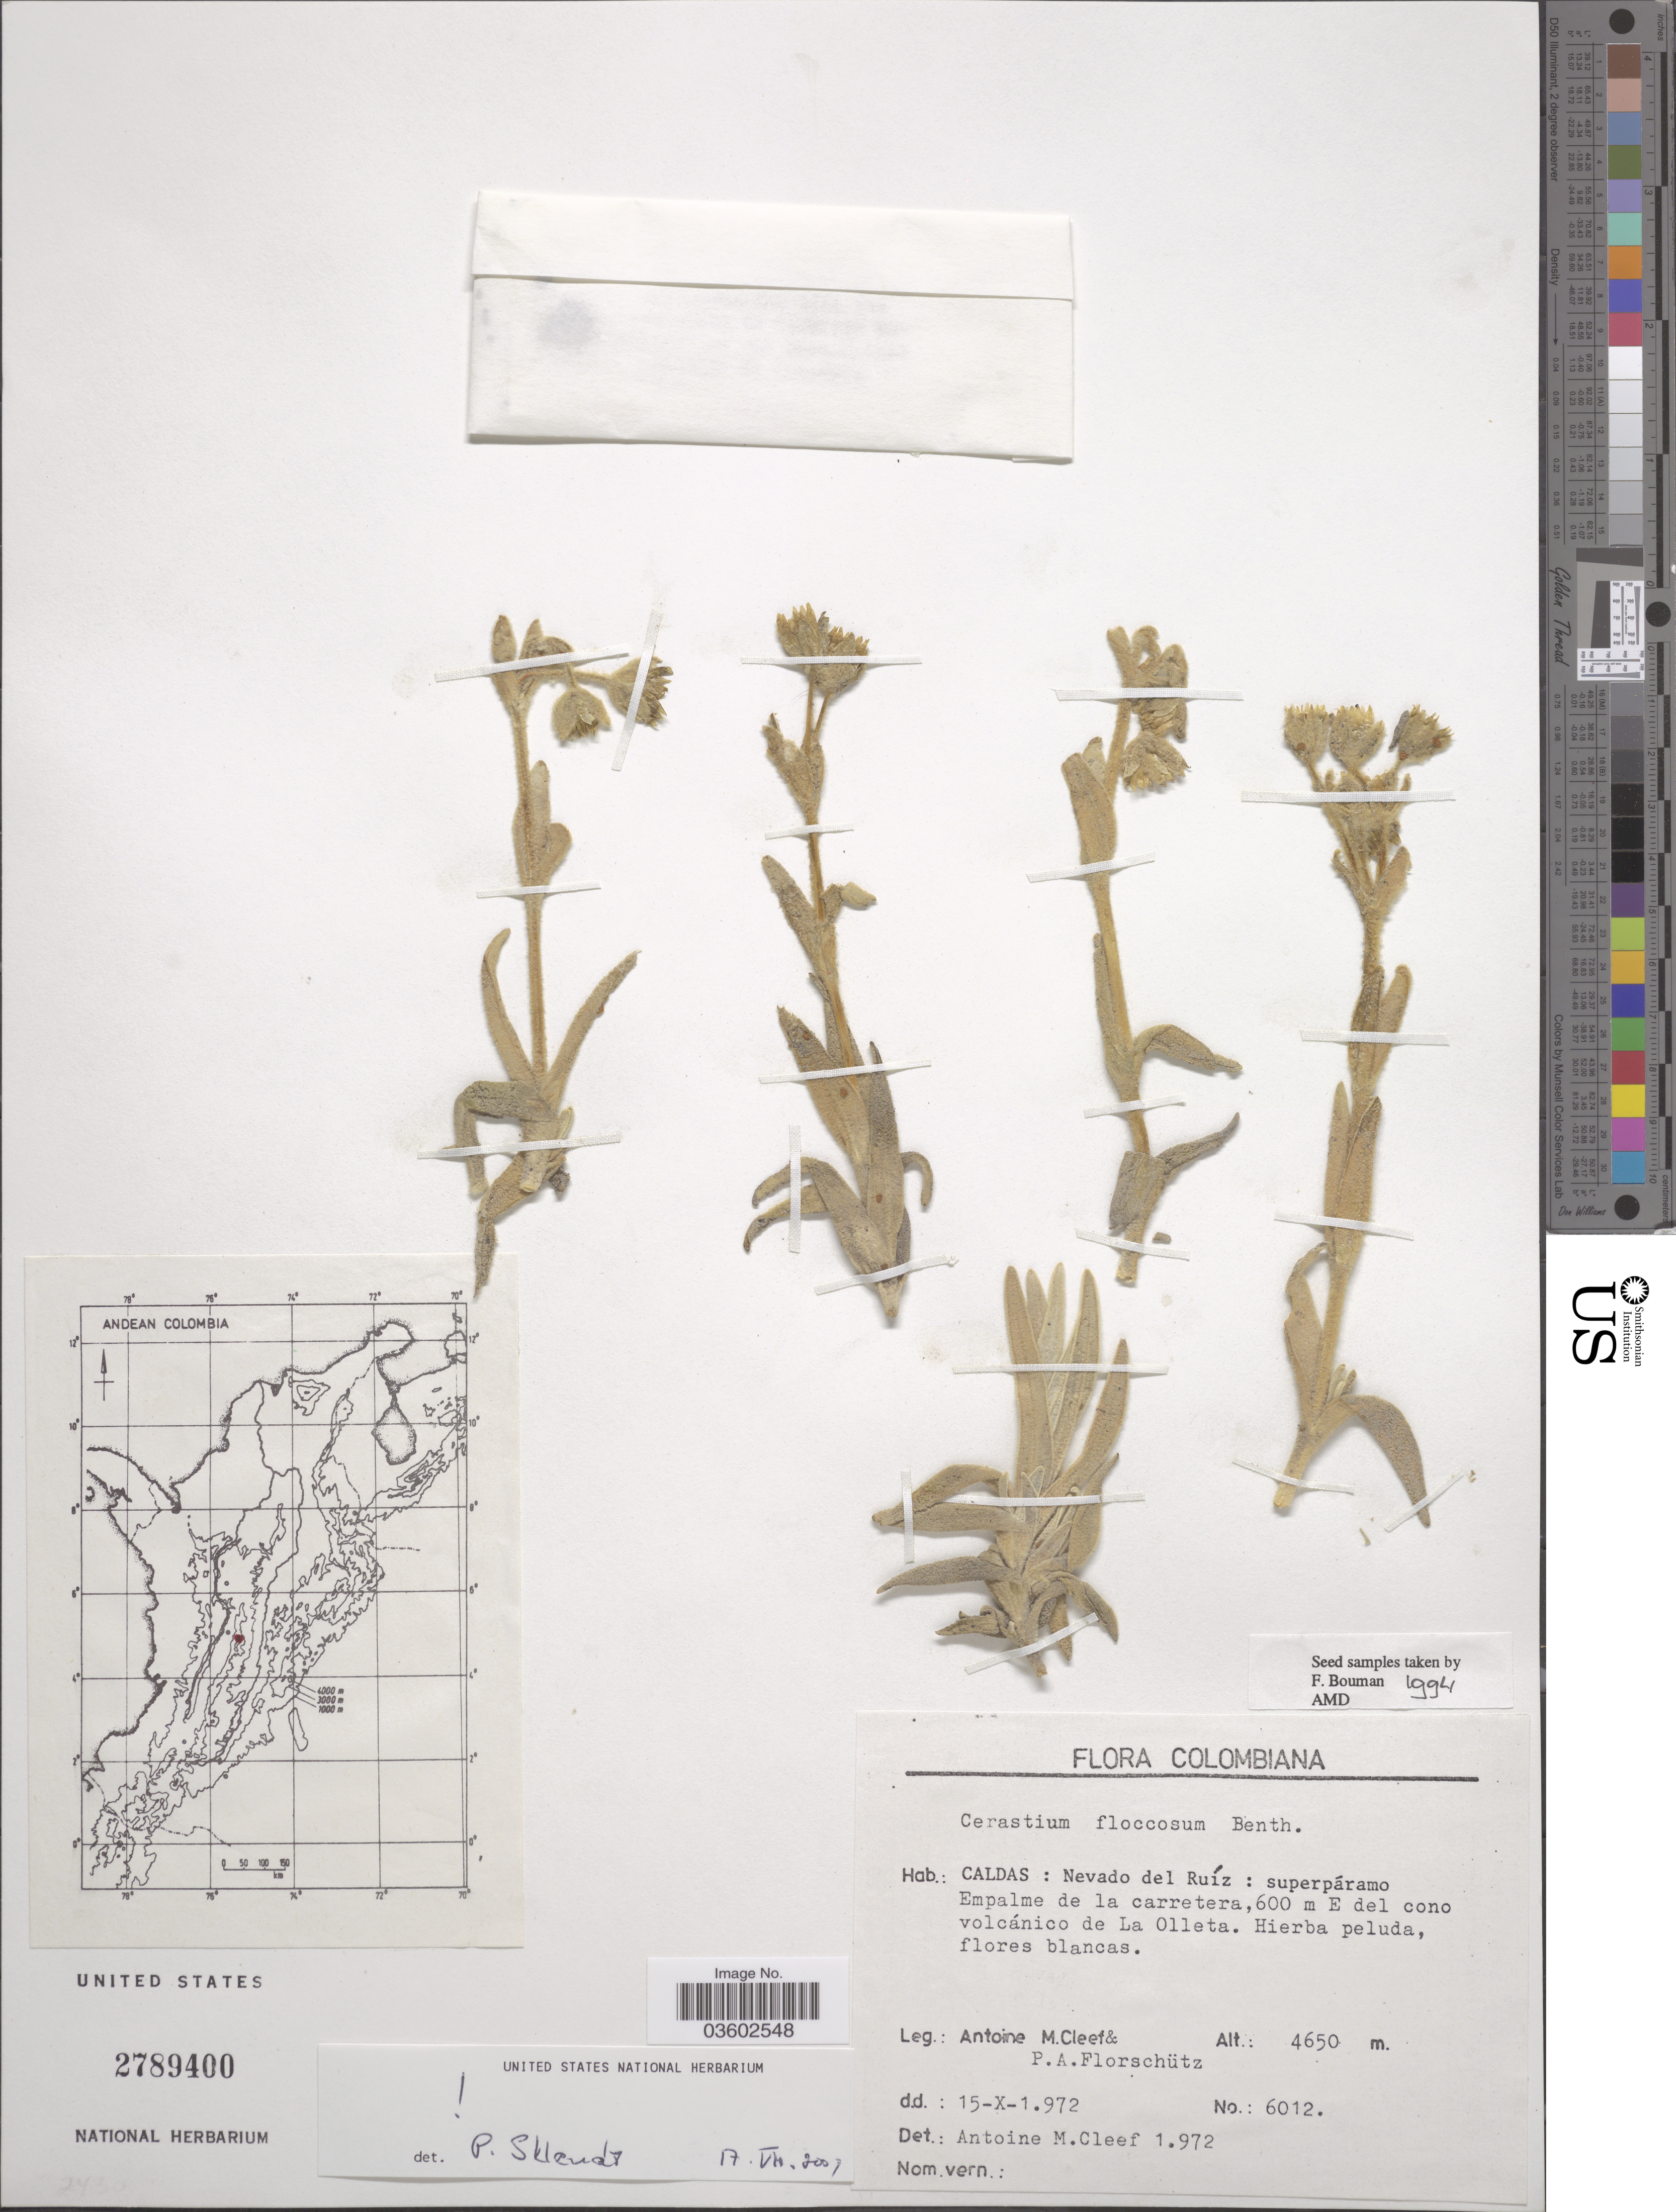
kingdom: Plantae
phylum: Tracheophyta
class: Magnoliopsida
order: Caryophyllales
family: Caryophyllaceae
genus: Cerastium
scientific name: Cerastium floccosum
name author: Benth.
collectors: A. M. Cleef & P. Florschütz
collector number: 6012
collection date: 1972-10-15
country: Colombia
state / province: Caldas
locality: Nevado del Ruíz: superpáramo Empalme de la carretera, 600 m E del cono volcánico de La Olleta.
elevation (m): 4650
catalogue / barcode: US 2789400